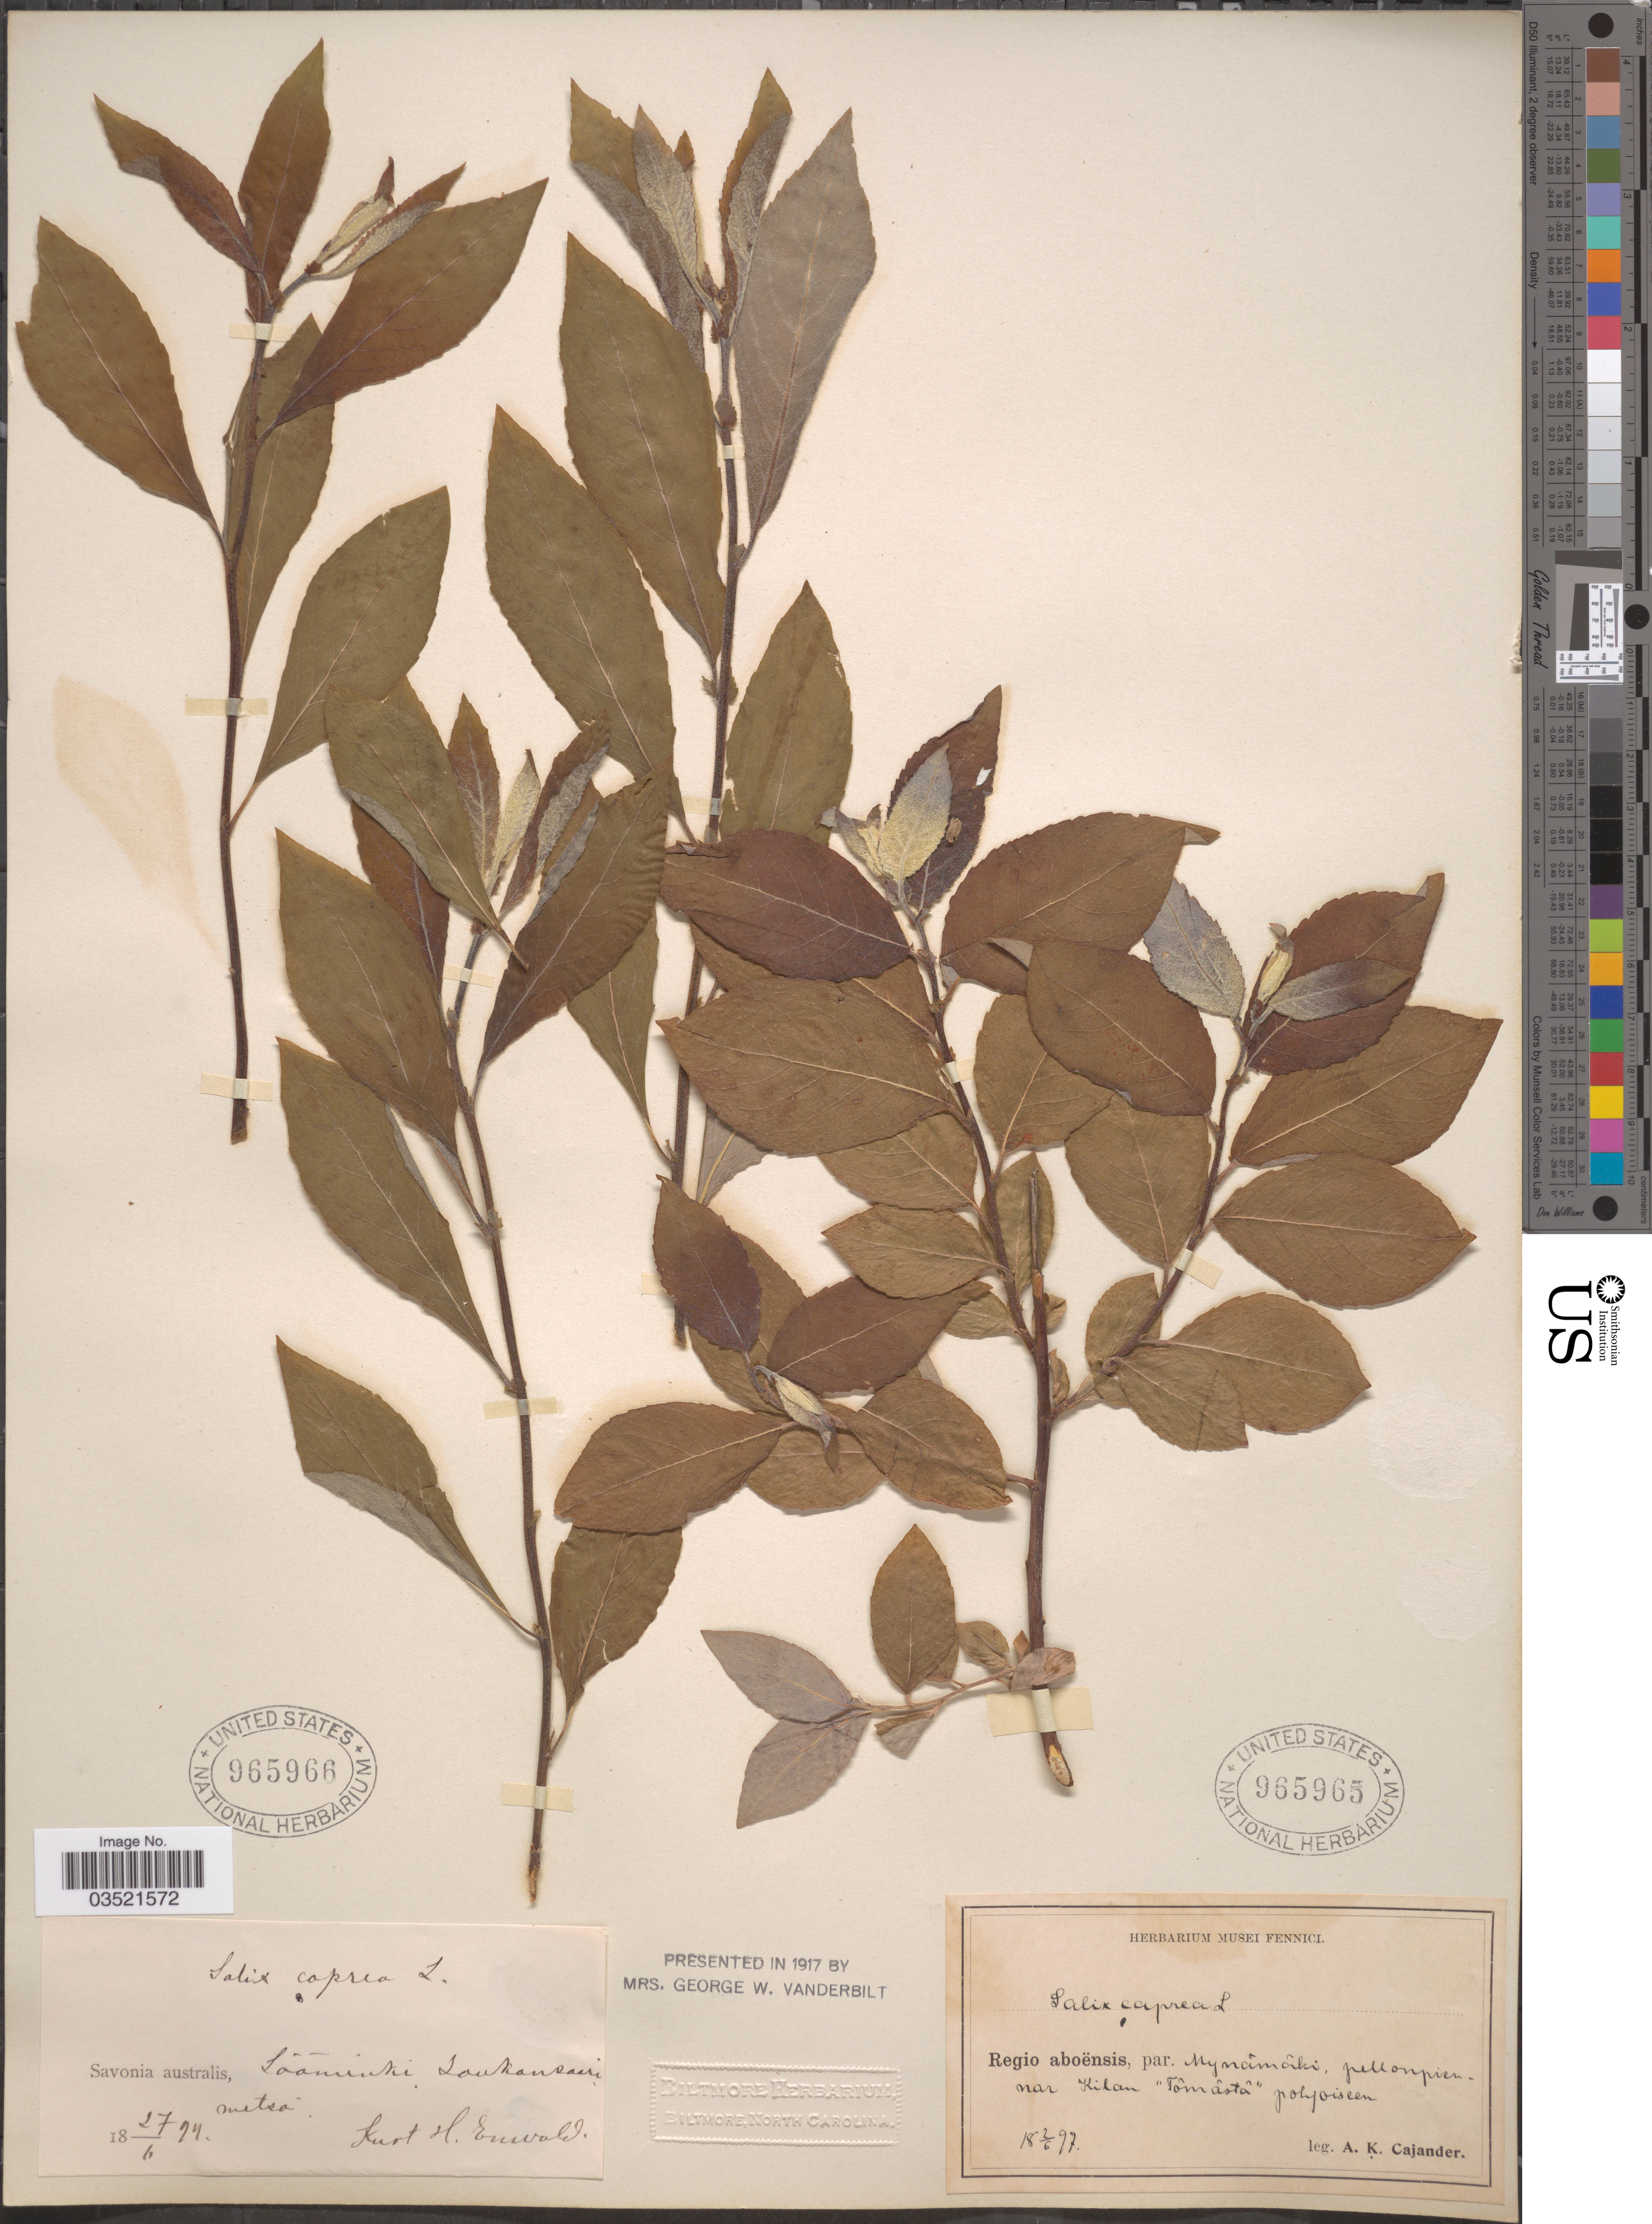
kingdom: Plantae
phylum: Tracheophyta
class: Magnoliopsida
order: Malpighiales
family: Salicaceae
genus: Salix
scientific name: Salix caprea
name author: L.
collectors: K. Enwald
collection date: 1894-06-27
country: Finland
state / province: Varsinais-Suomi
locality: Mynämäki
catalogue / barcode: US 965966